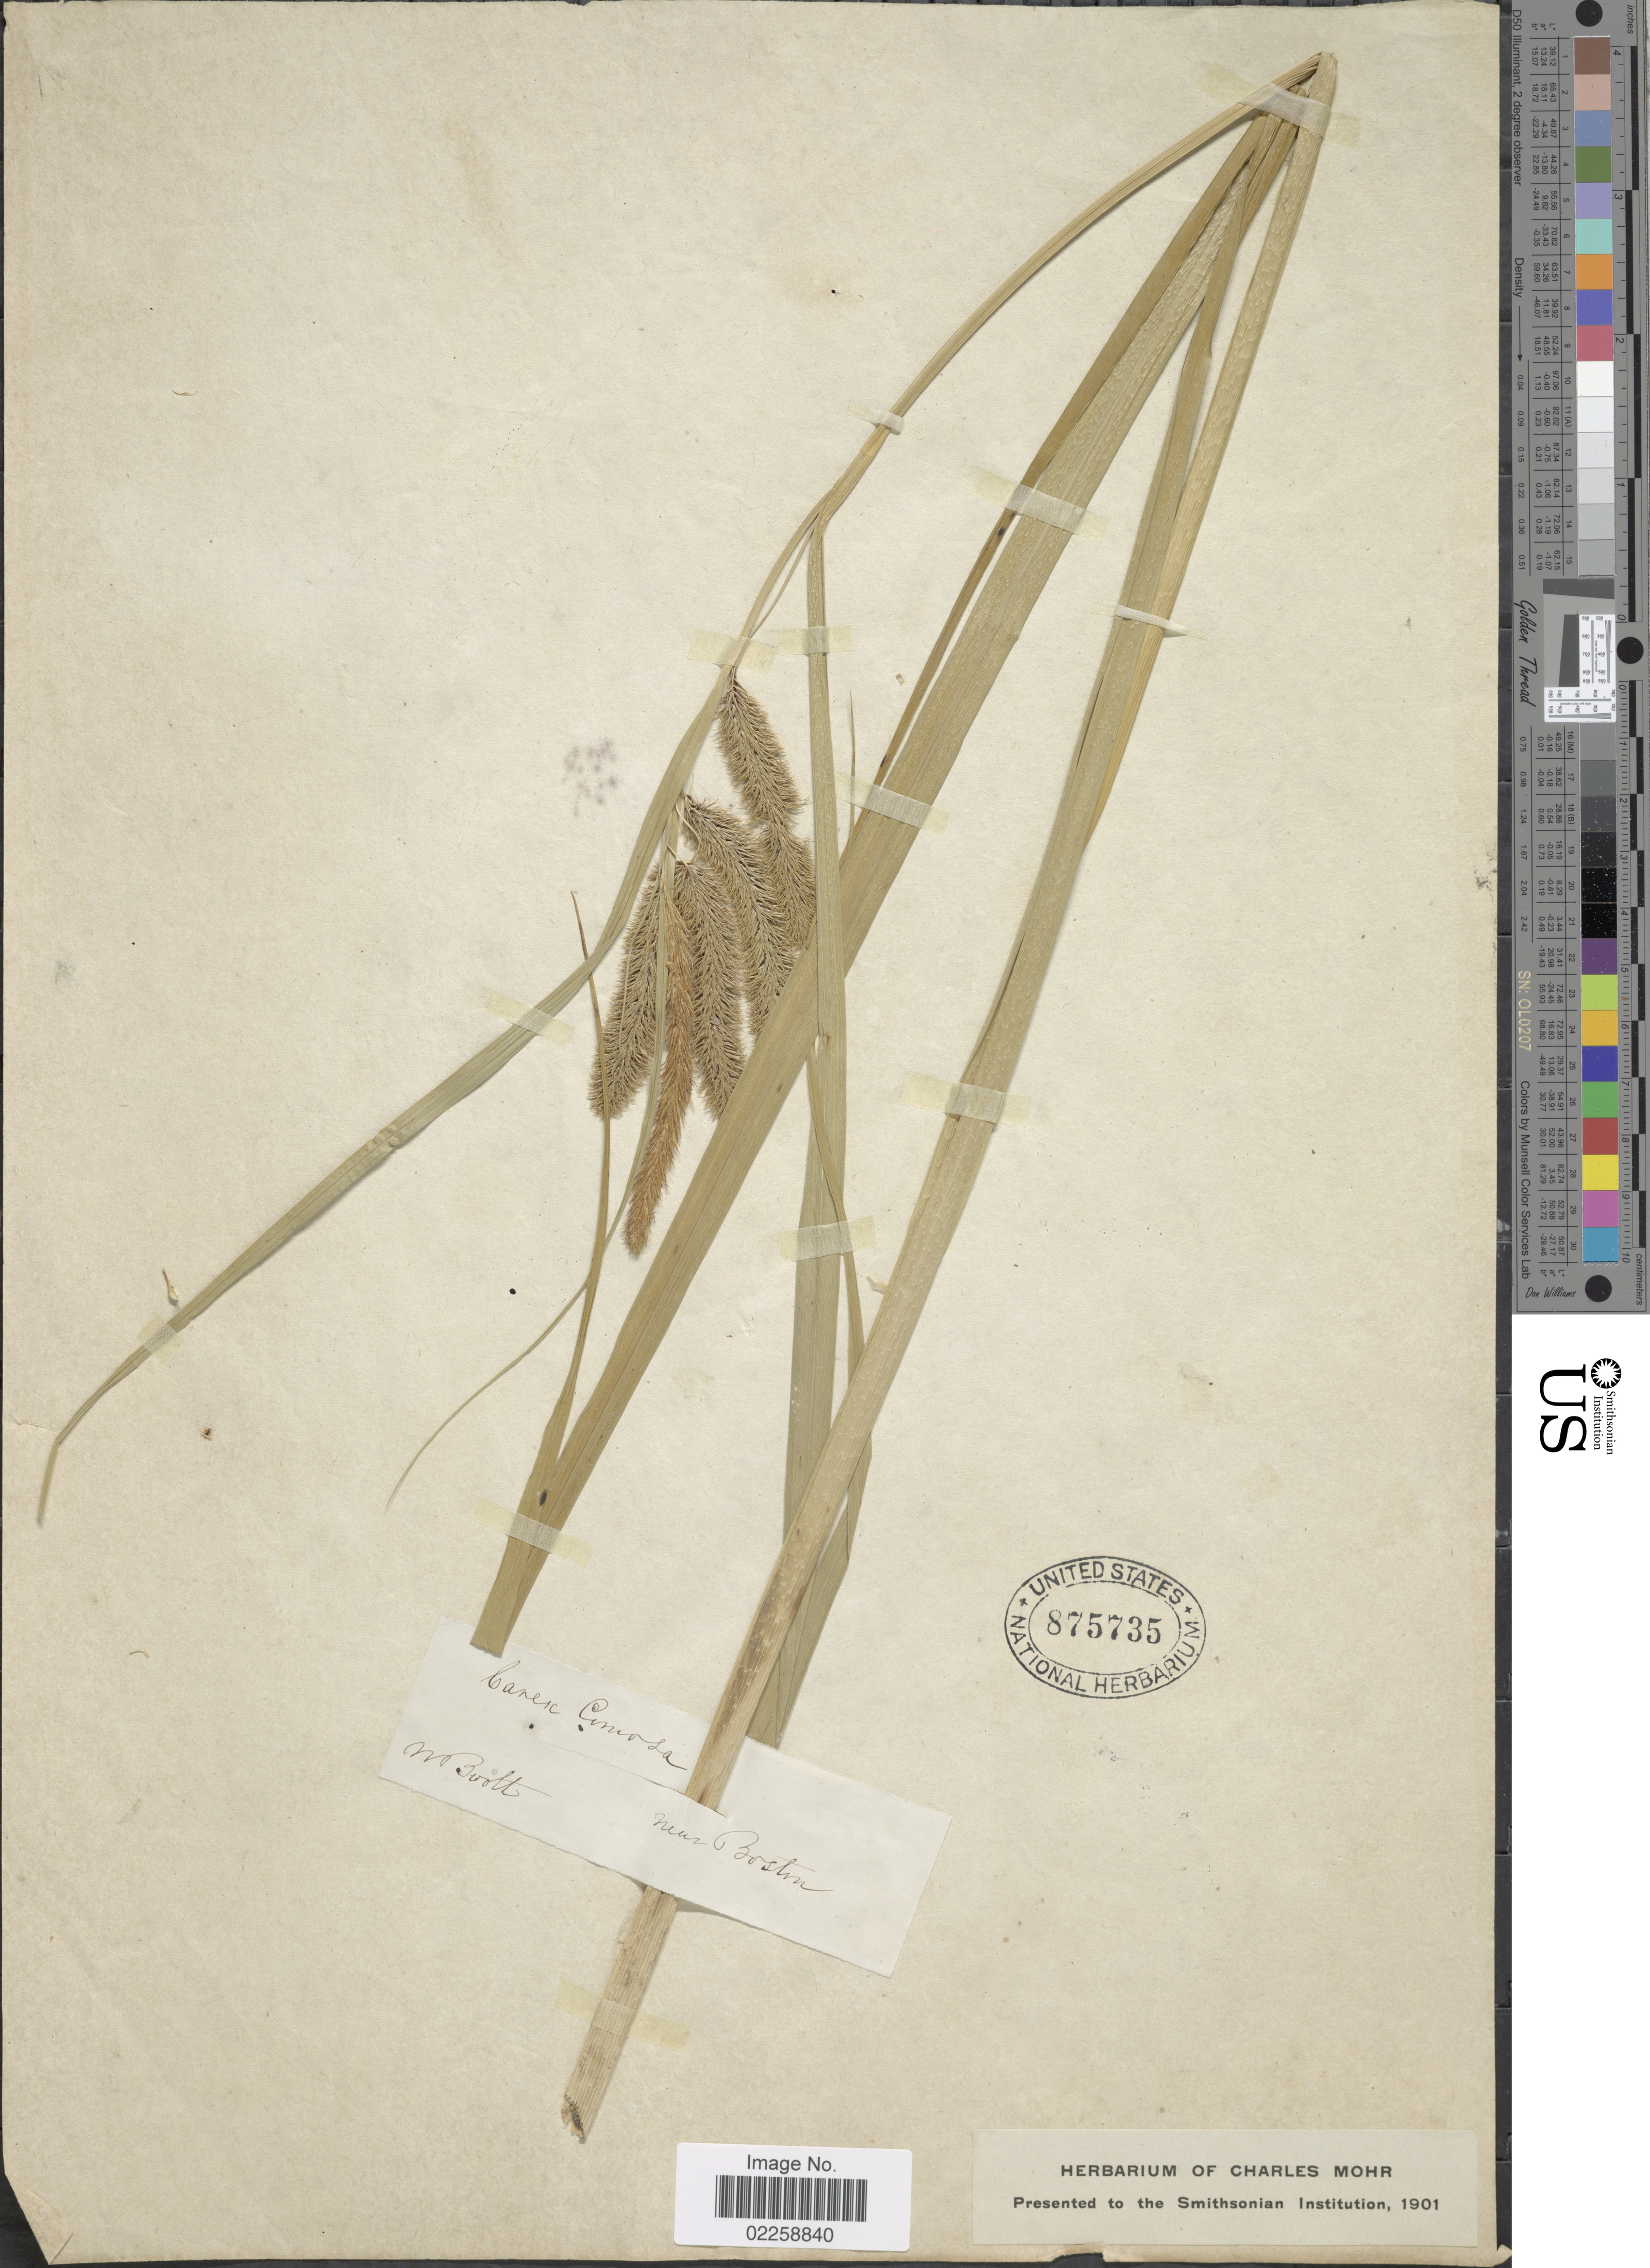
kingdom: Plantae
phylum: Tracheophyta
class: Liliopsida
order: Poales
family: Cyperaceae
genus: Carex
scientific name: Carex comosa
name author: Boott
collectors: W. Boott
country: United States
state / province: Massachusetts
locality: Near Boston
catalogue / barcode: US 875735